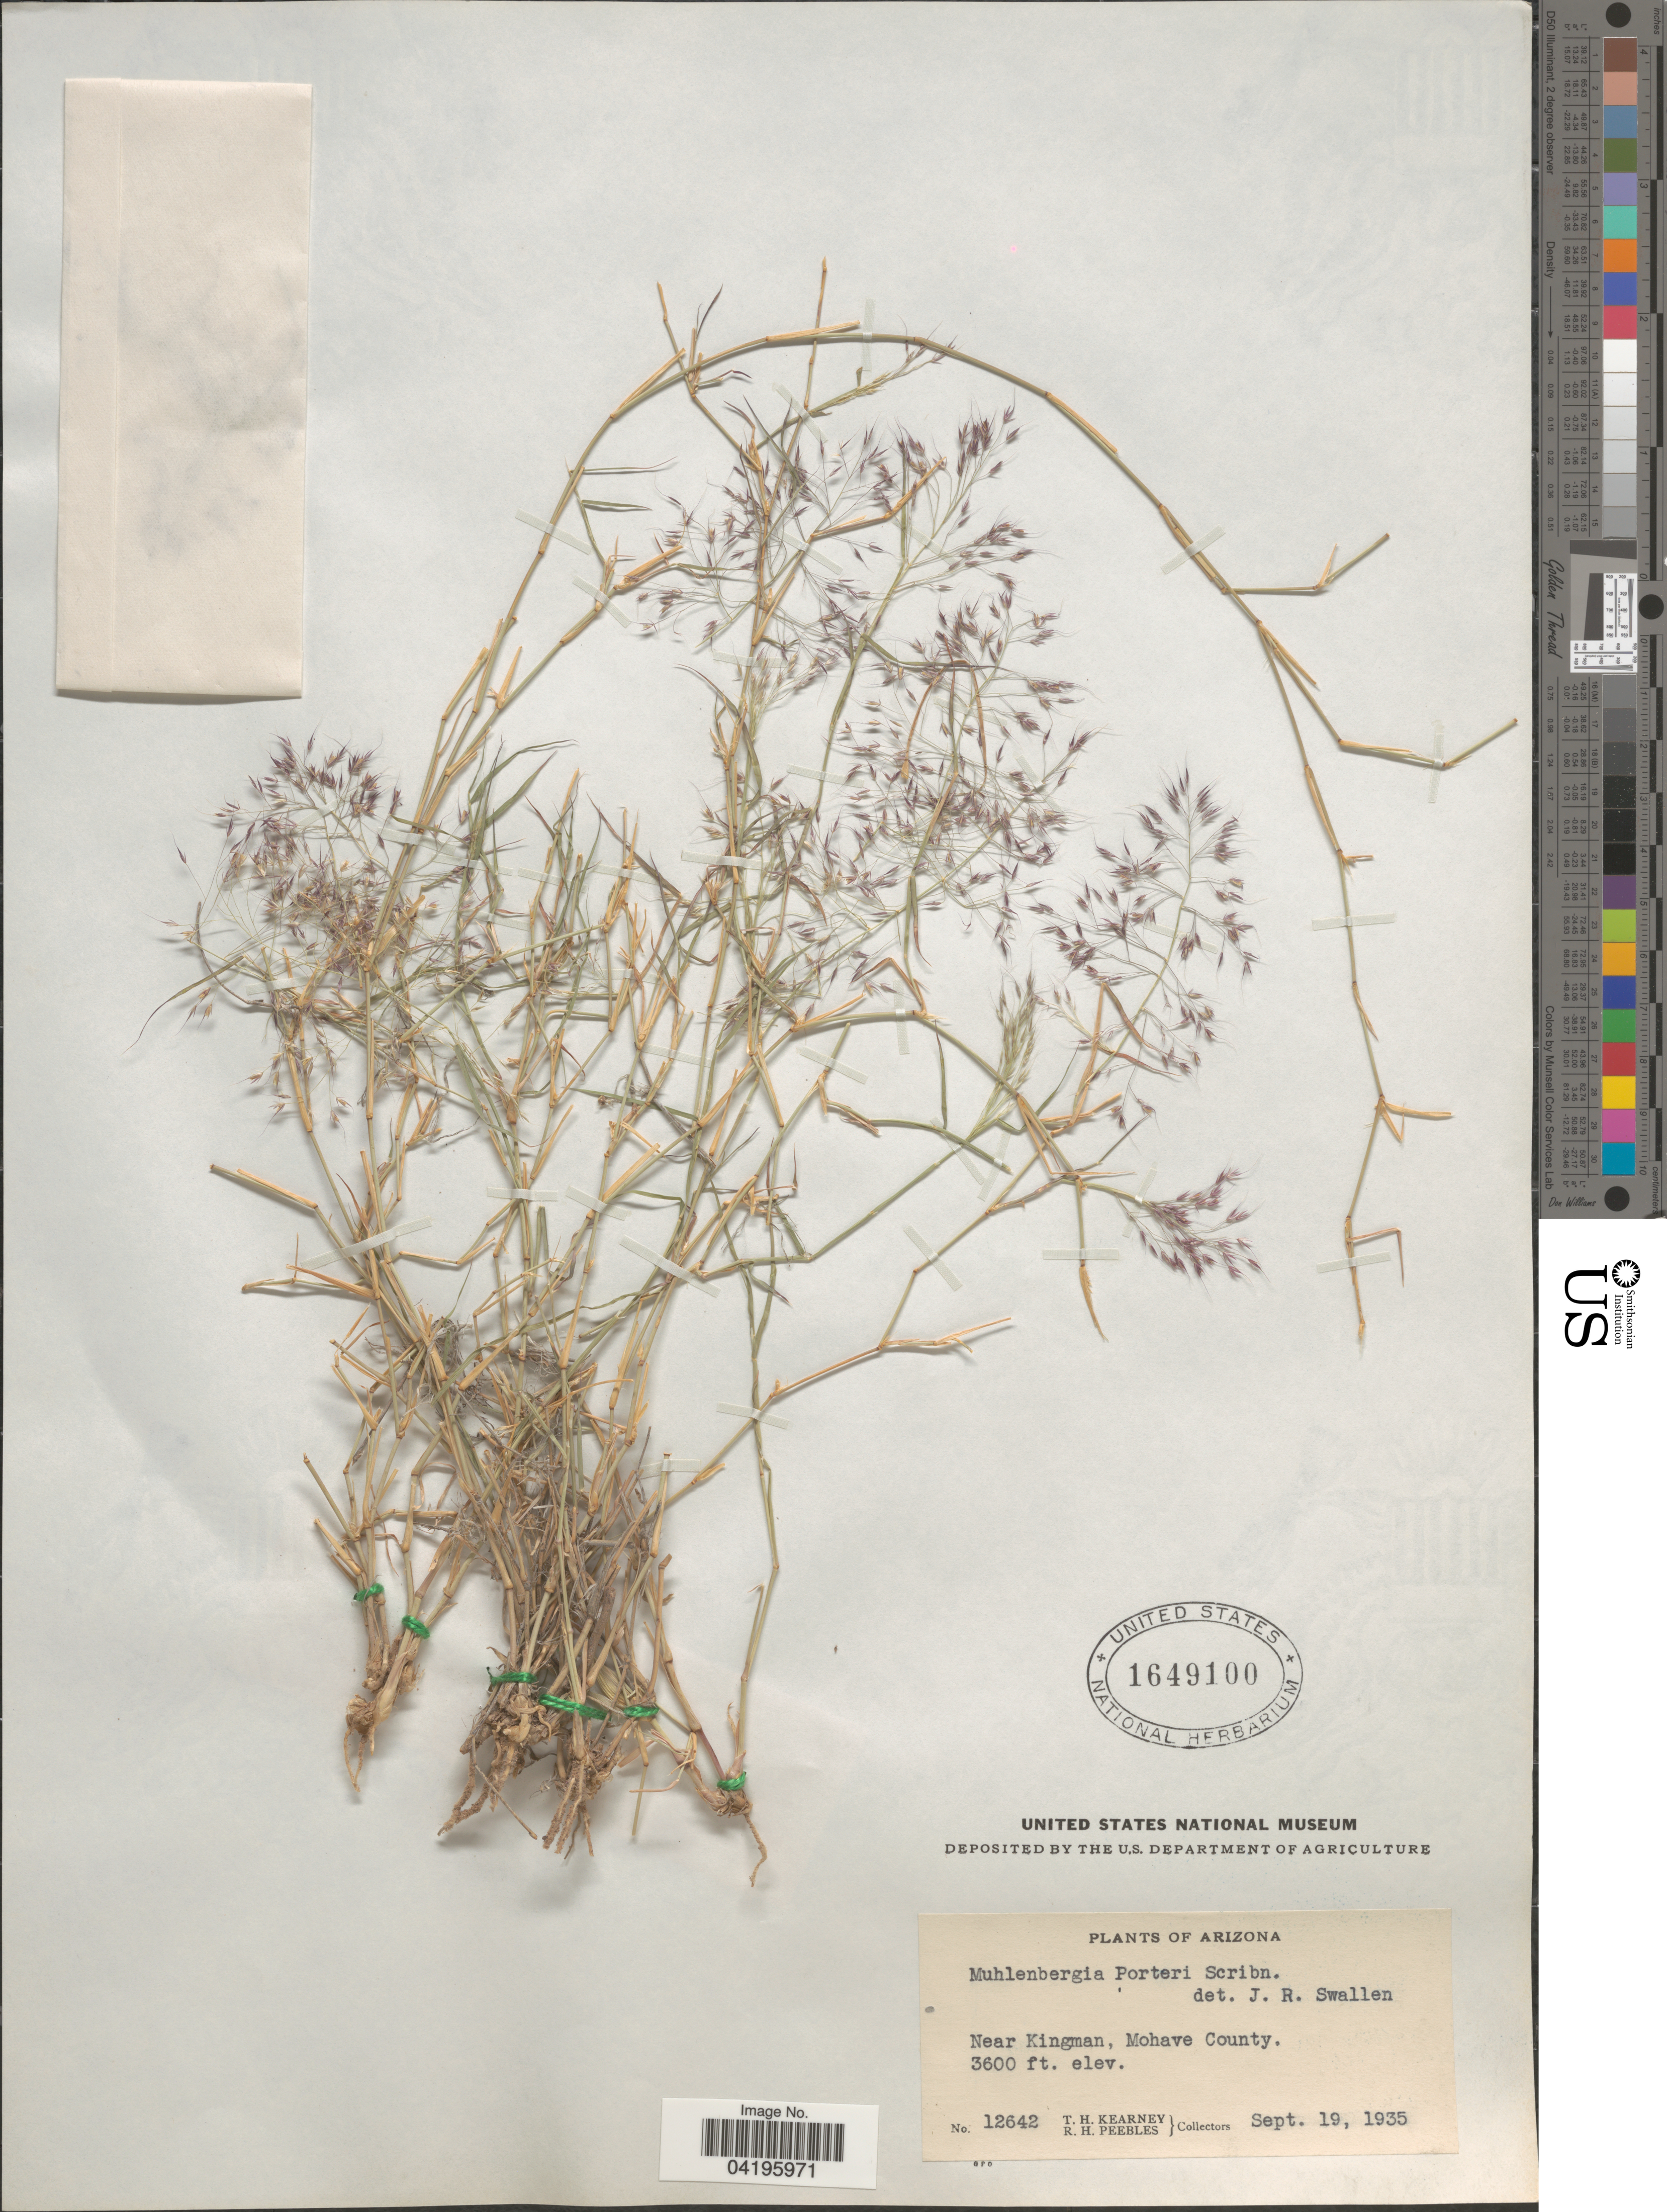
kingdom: Plantae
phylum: Tracheophyta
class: Liliopsida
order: Poales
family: Poaceae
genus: Muhlenbergia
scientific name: Muhlenbergia porteri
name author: Scribn. in W.J. Beal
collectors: T. H. Kearney & R. H. Peebles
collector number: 12642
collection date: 1935-09-19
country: United States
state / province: Arizona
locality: Near Kingman, Mohave County.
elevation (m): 1097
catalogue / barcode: US 1649100